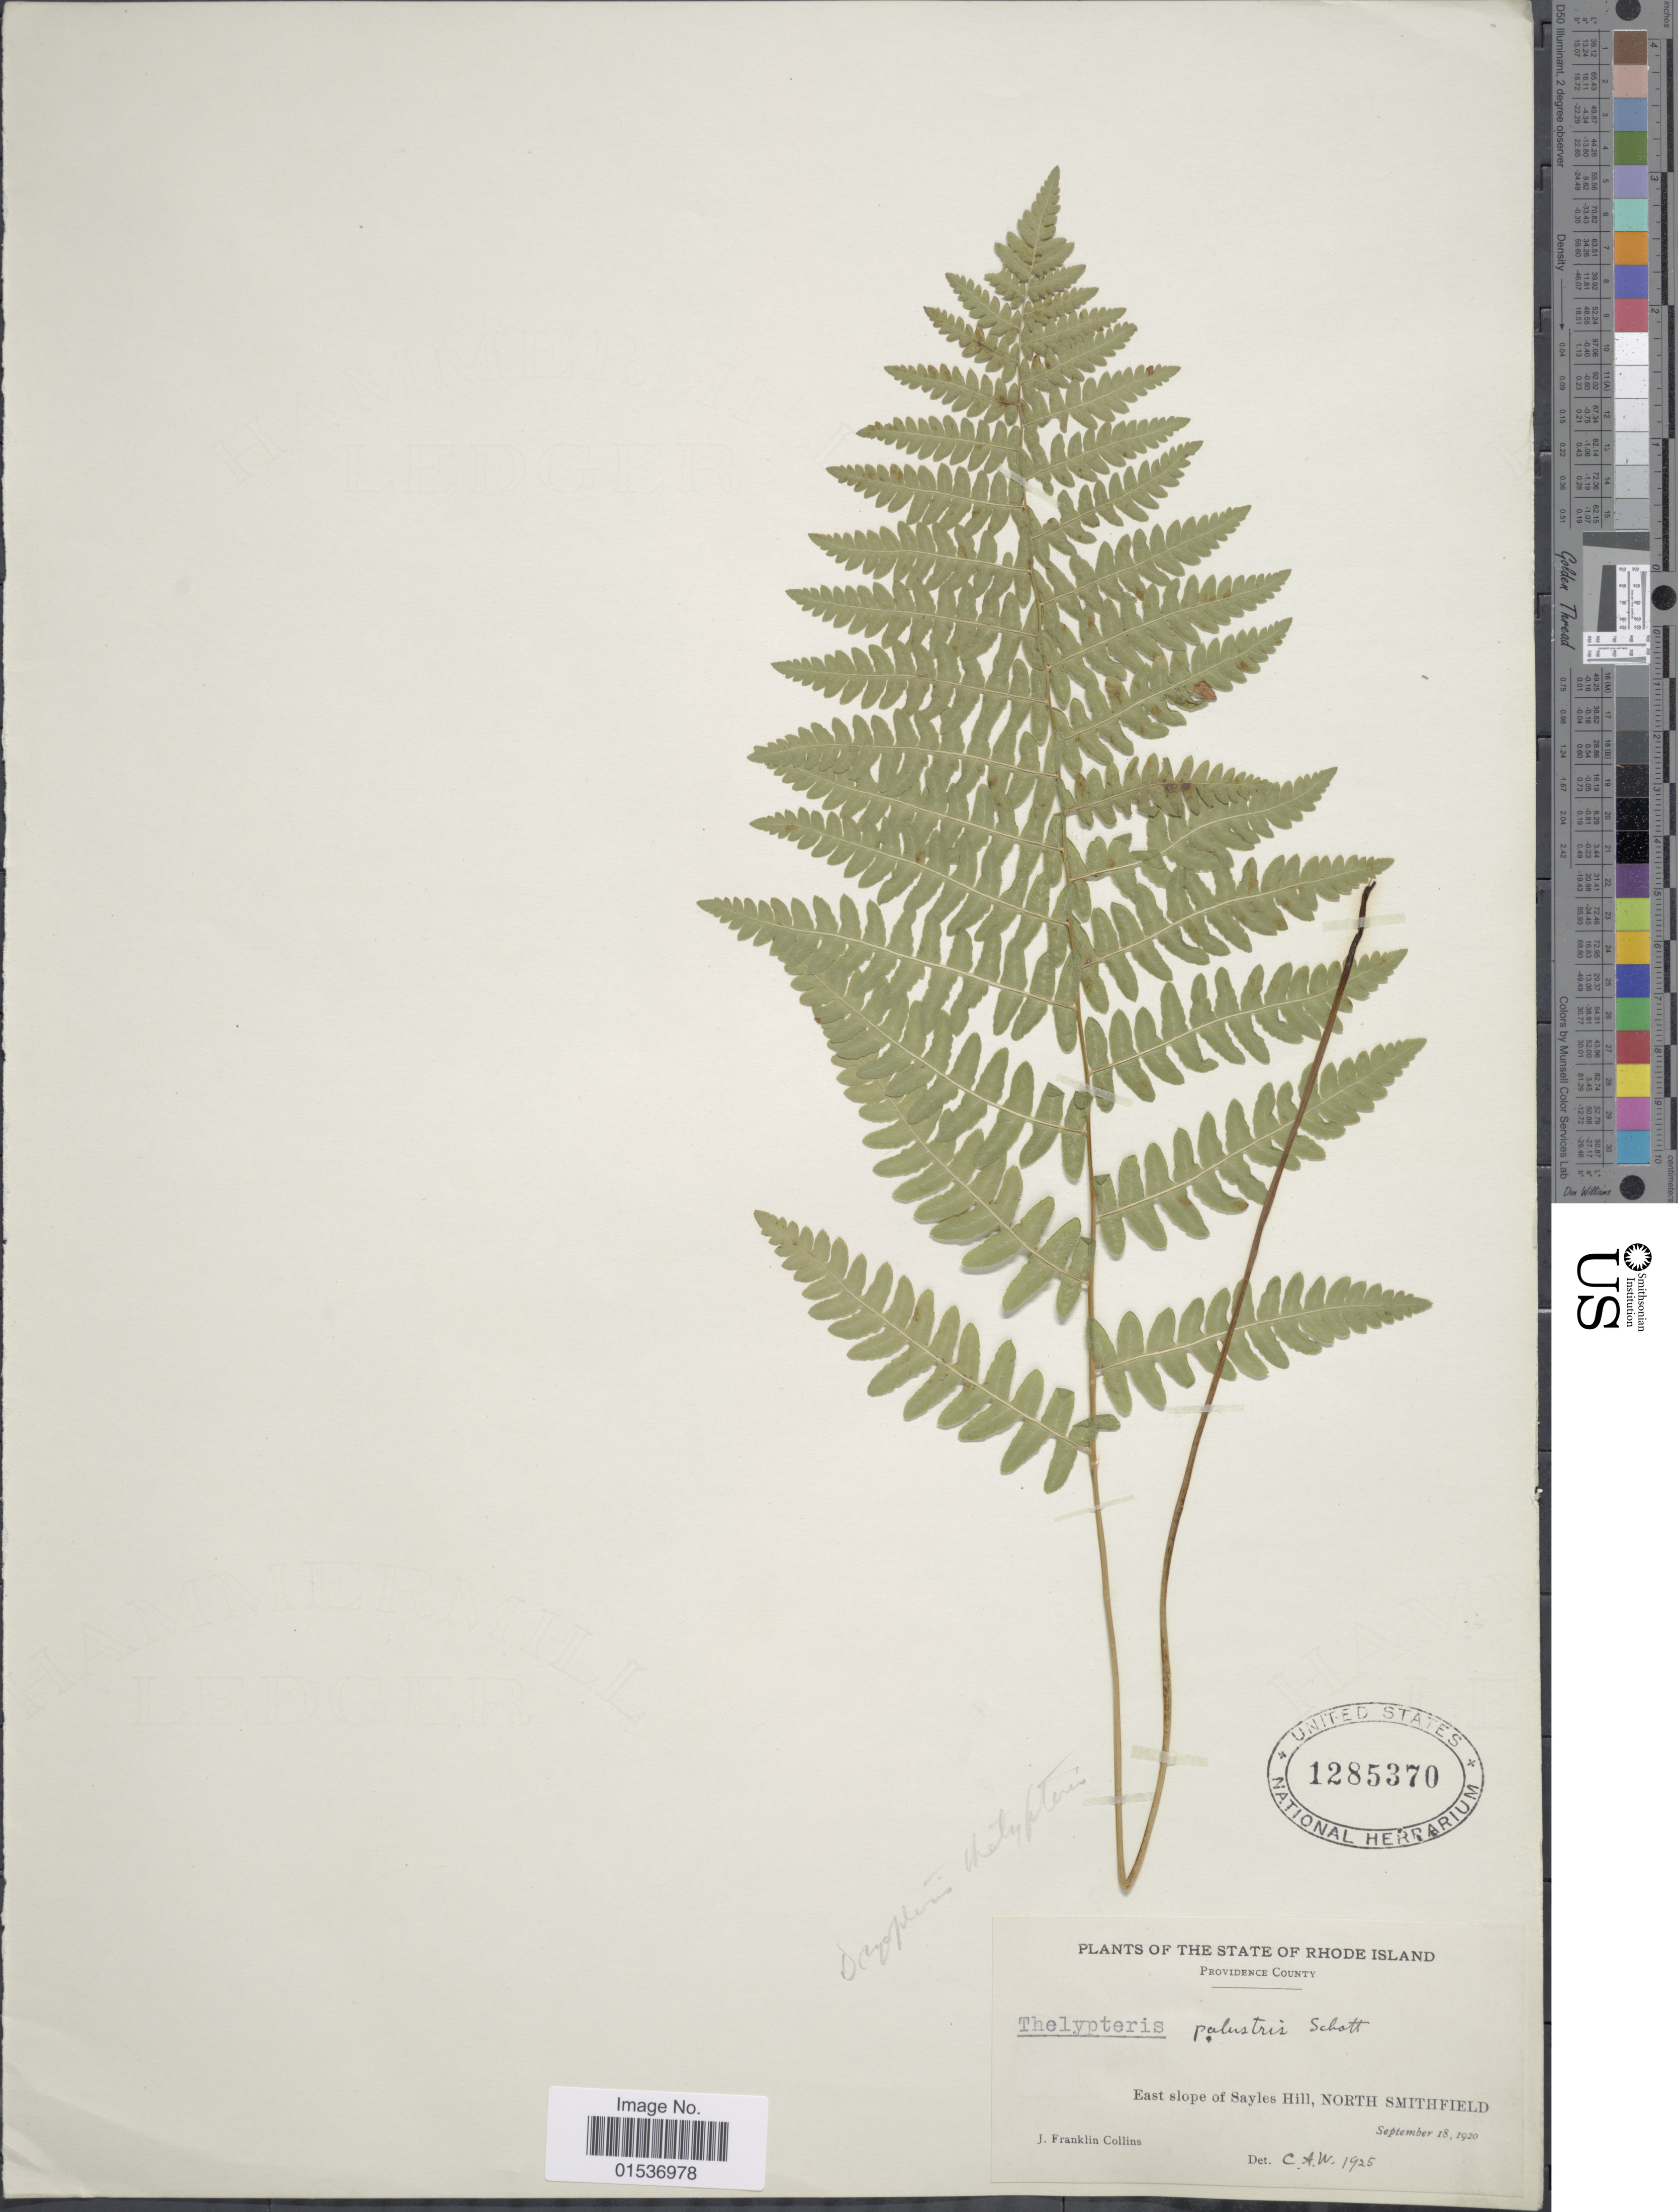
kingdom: Plantae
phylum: Tracheophyta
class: Polypodiopsida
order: Polypodiales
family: Thelypteridaceae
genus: Thelypteris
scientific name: Thelypteris palustris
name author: (Salisb.) Schott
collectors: J. Collins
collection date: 1920-09-18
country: United States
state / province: Rhode Island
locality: State of Rhode Island. Providence County, east slope of Sayles Hill, North Smithfield.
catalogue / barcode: US 1285370